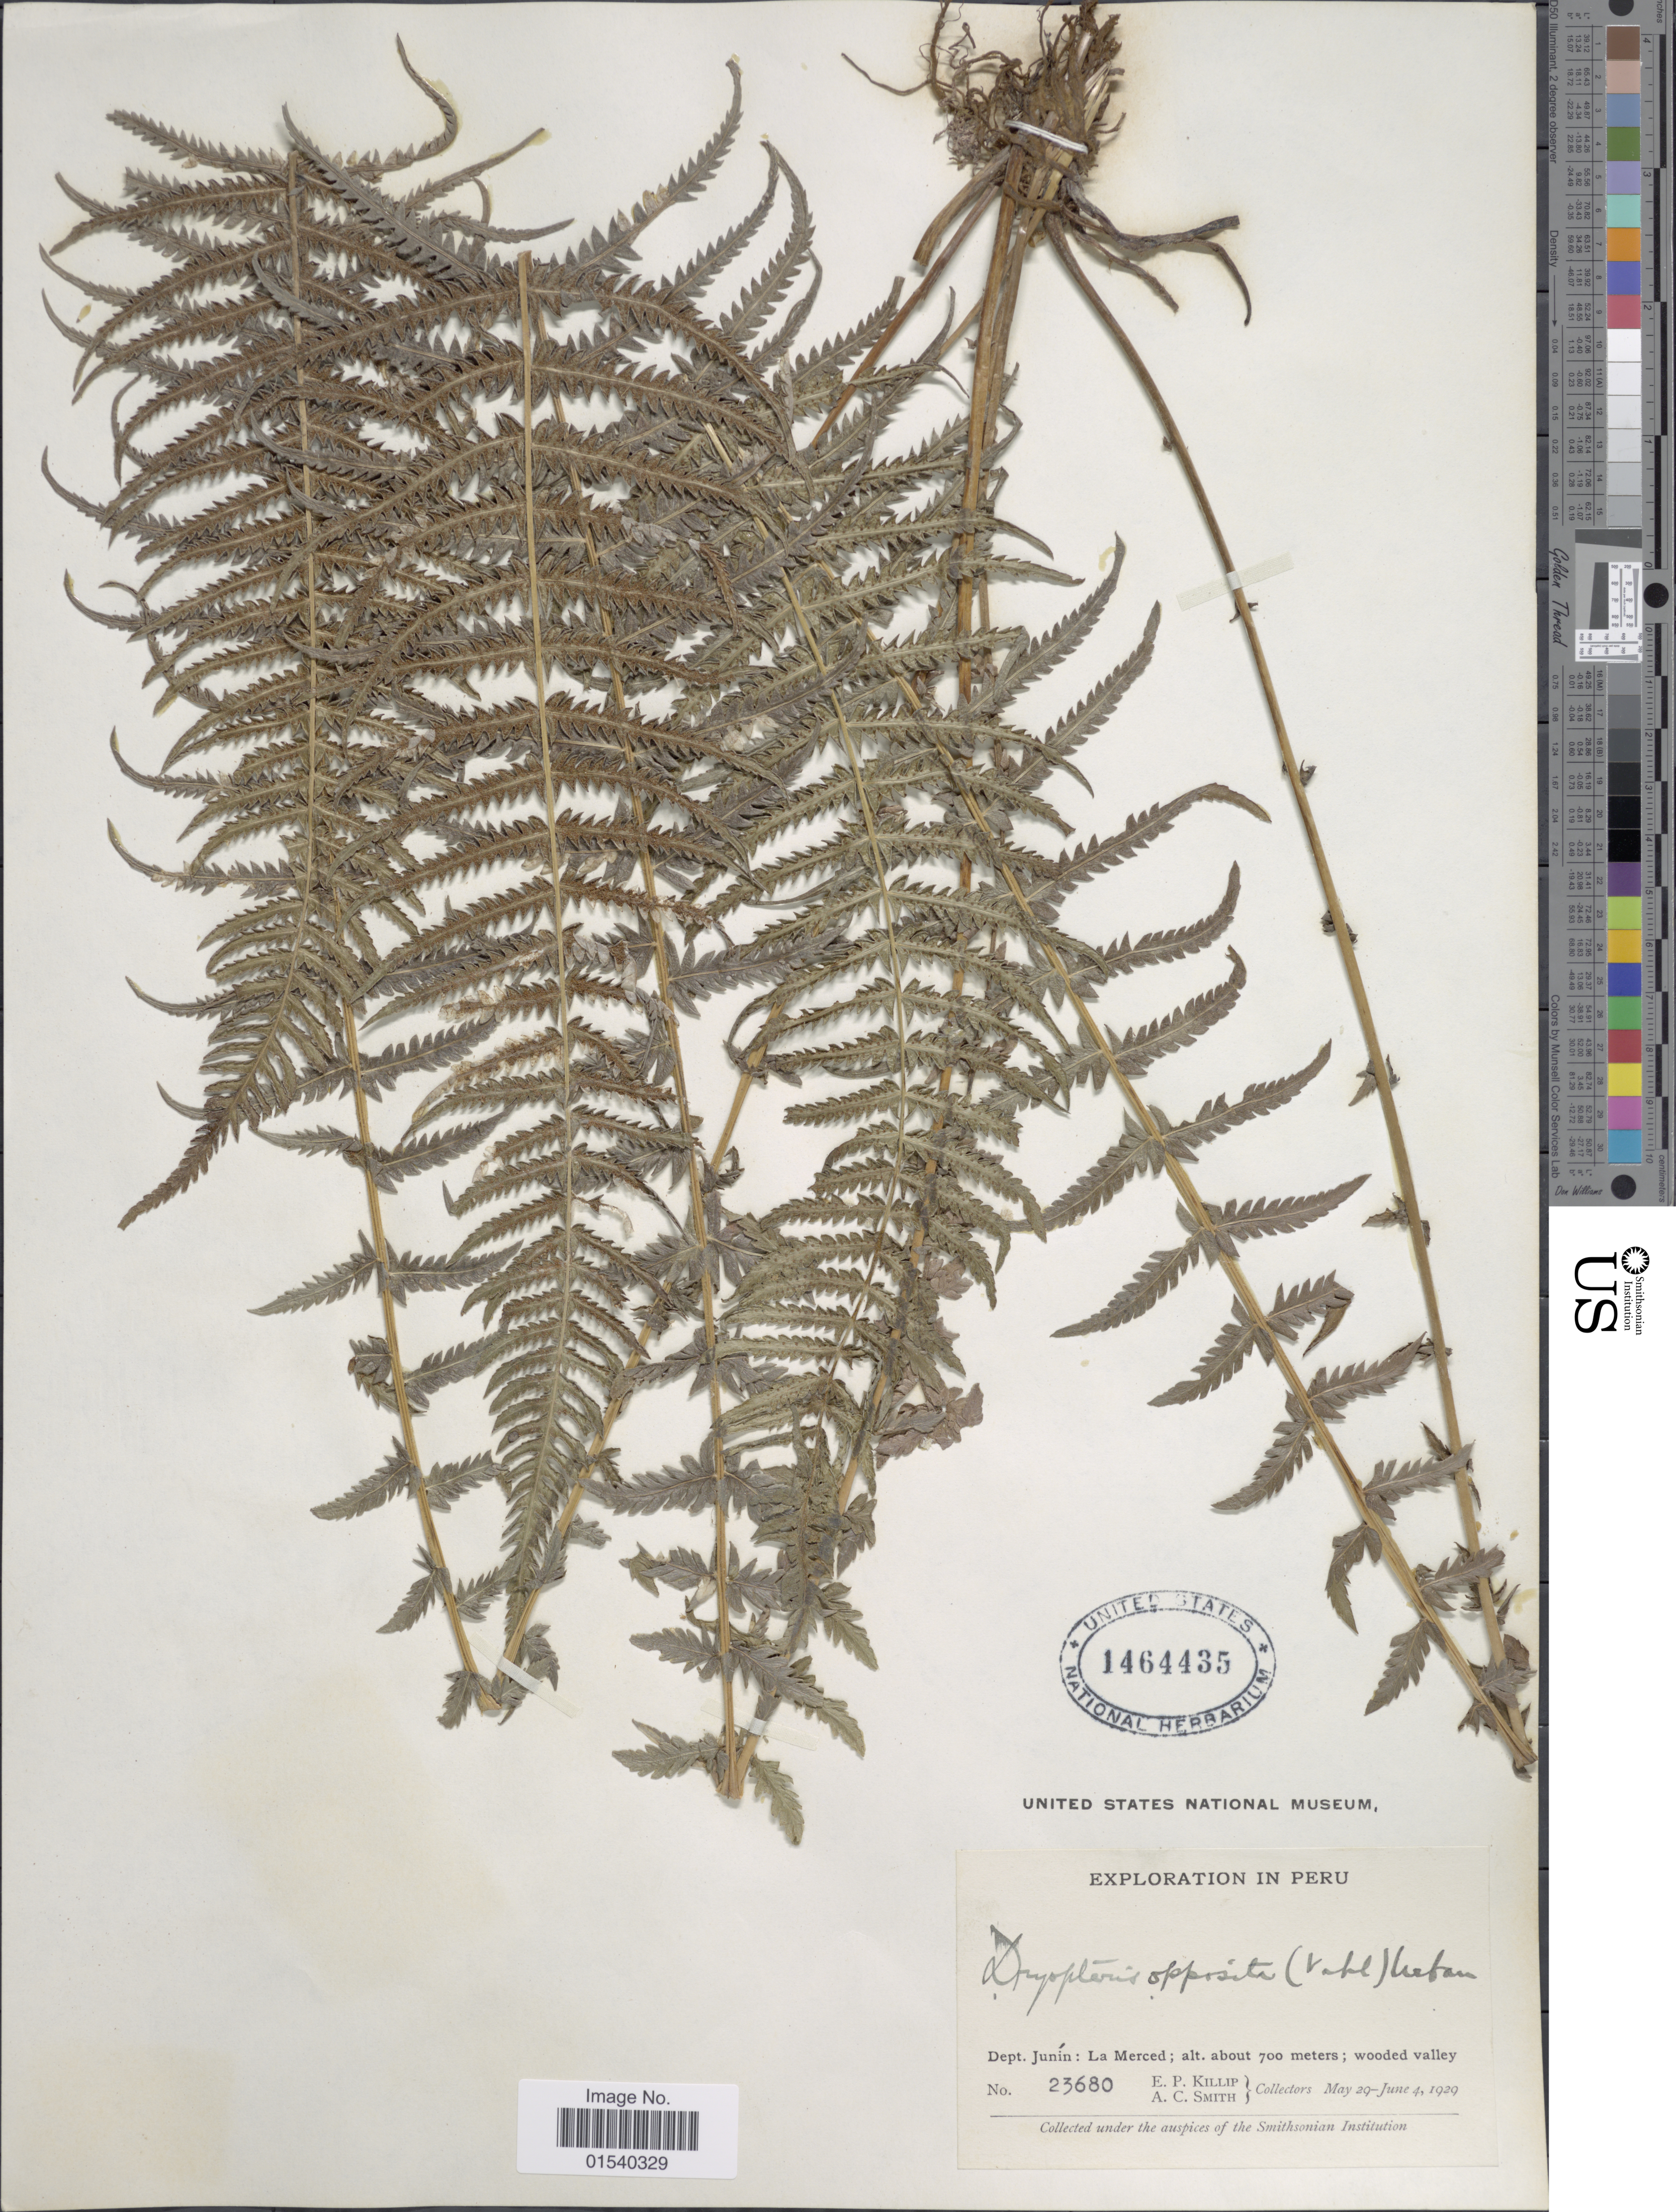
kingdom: Plantae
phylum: Tracheophyta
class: Polypodiopsida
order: Polypodiales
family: Thelypteridaceae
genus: Amauropelta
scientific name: Amauropelta opposita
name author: (Vahl) Pic. Serm.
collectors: E. P. Killip & A. C. Smith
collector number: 23680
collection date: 1929-05-29/1929-06-04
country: Peru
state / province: Junín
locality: Ept. Junín: La Merced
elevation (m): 700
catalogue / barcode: US 1464435